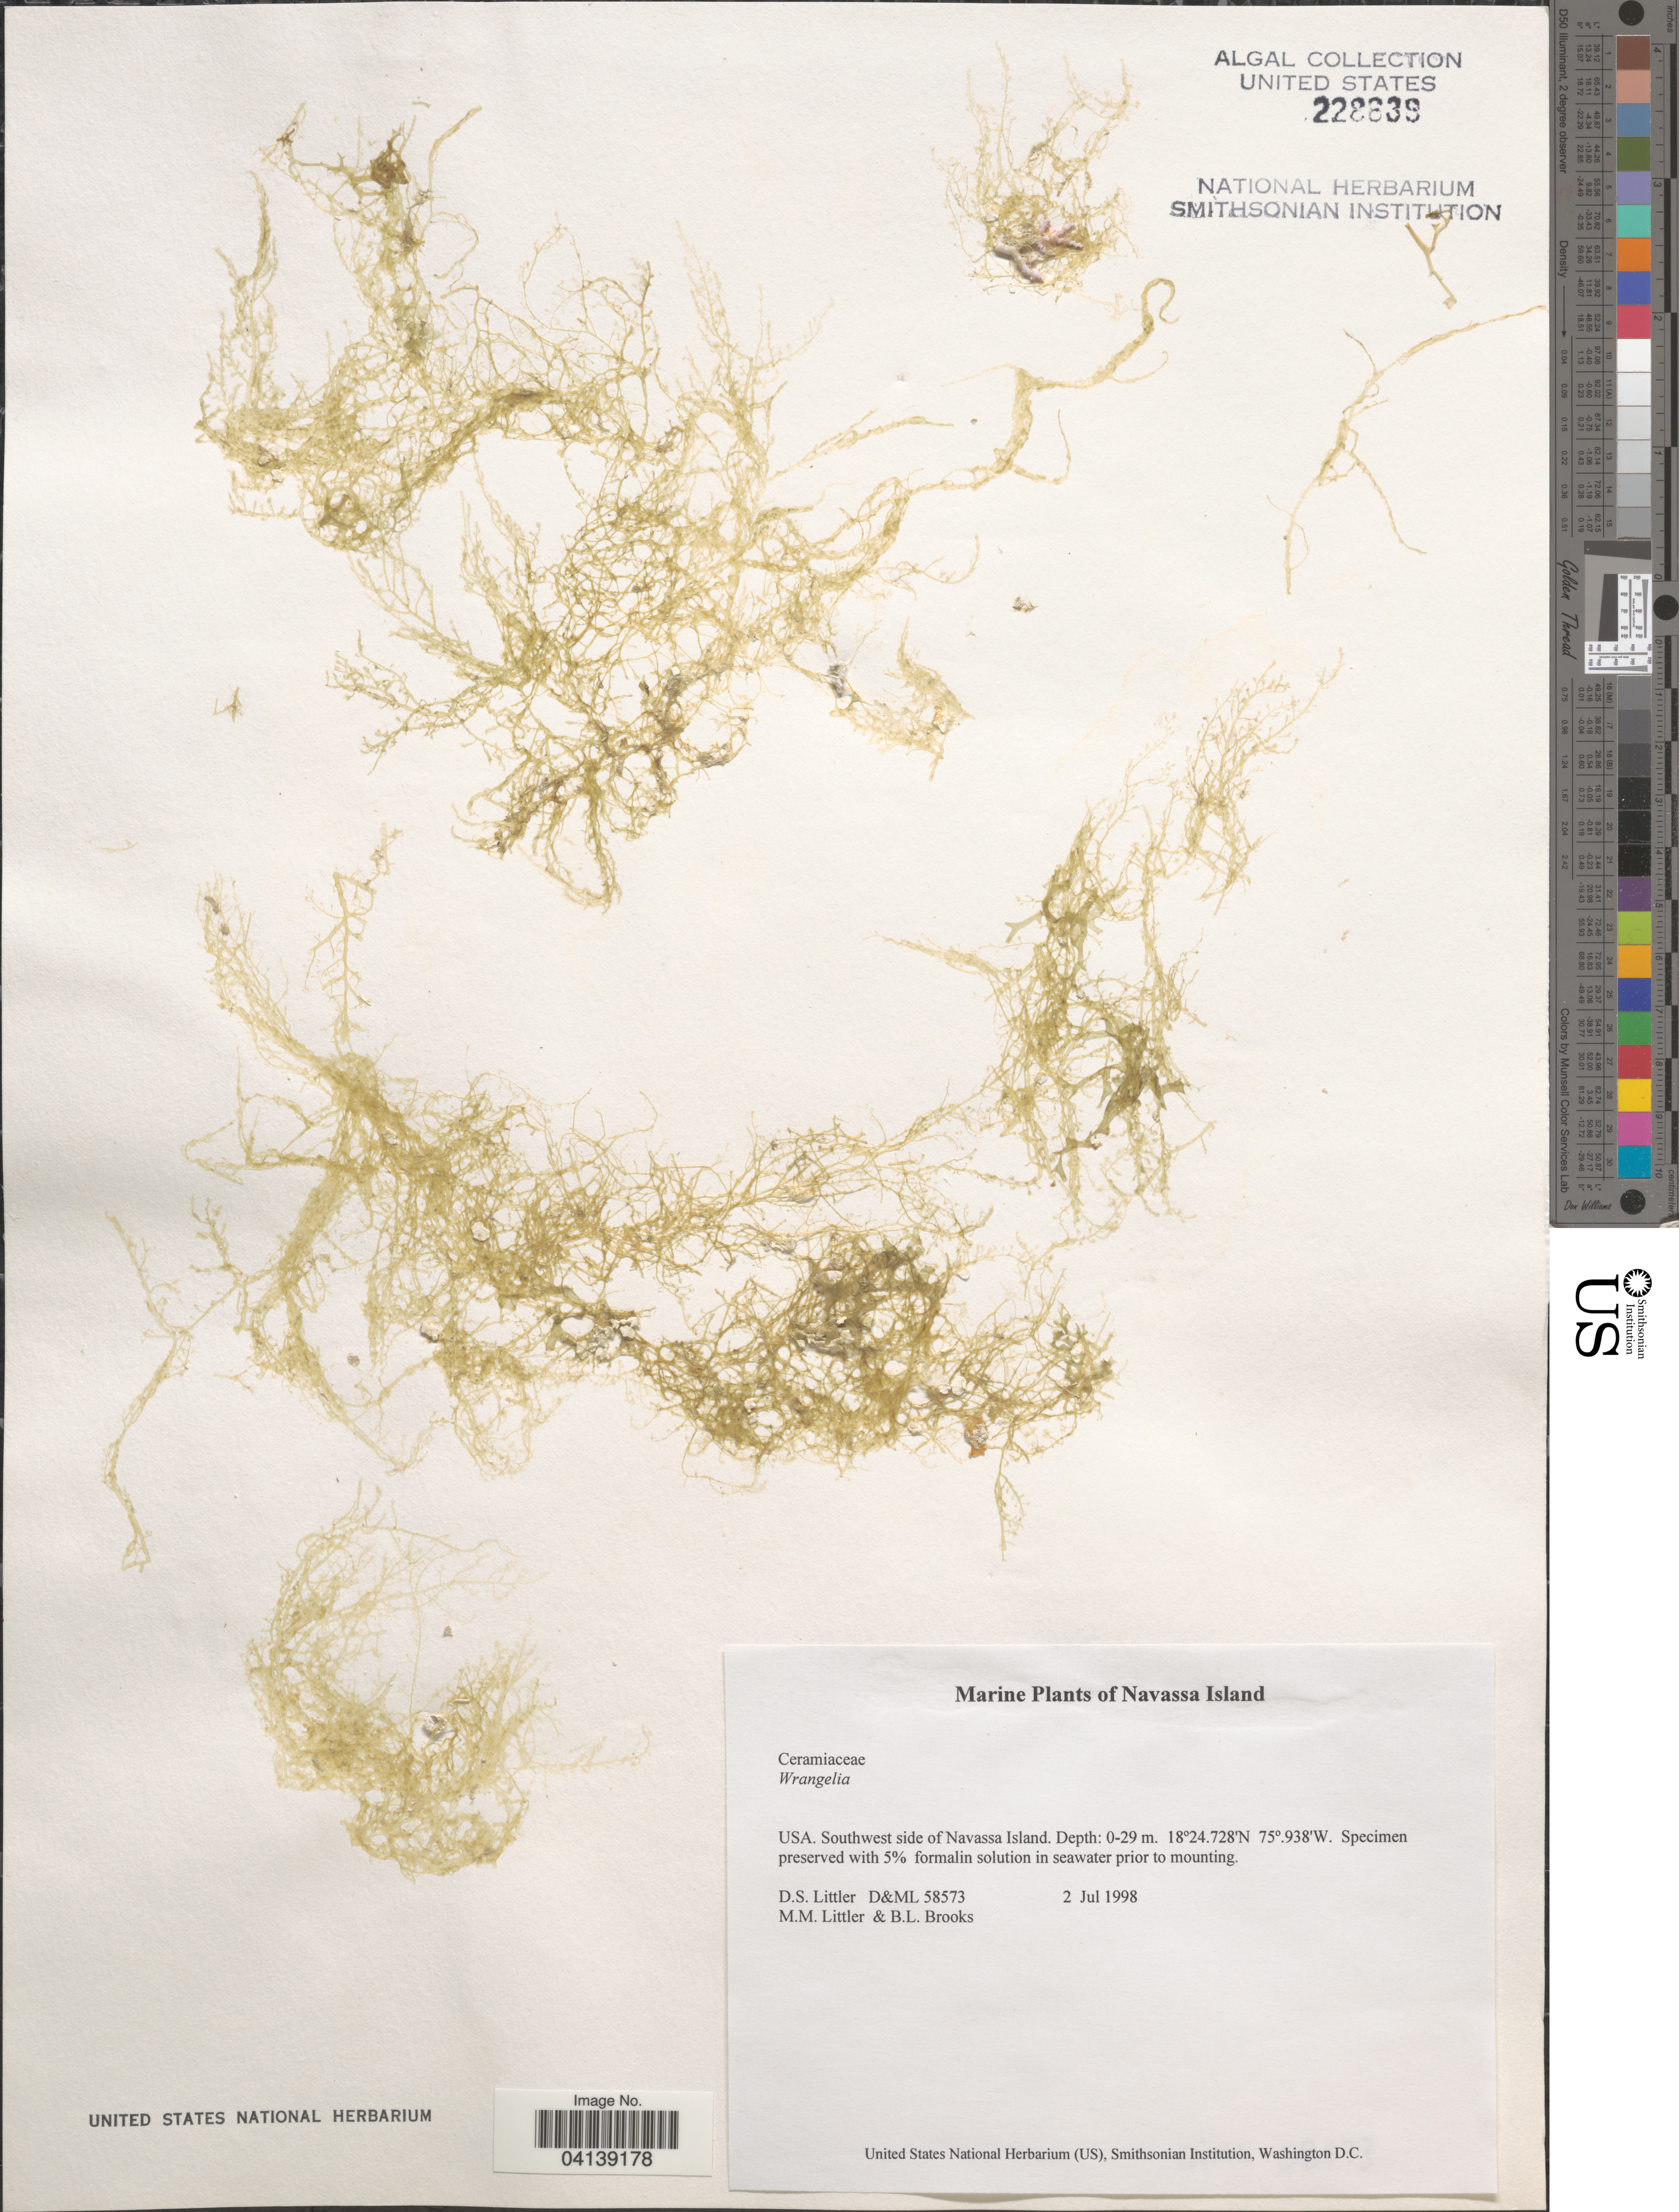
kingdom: Plantae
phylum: Rhodophyta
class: Florideophyceae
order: Ceramiales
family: Wrangeliaceae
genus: Wrangelia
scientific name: Wrangelia sp.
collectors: D. S. Littler & B. Brooks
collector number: D&ML58573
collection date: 1998-07-02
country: Navassa Island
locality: Navassa Island. Southwest side of Navassa Island.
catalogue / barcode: US 228639